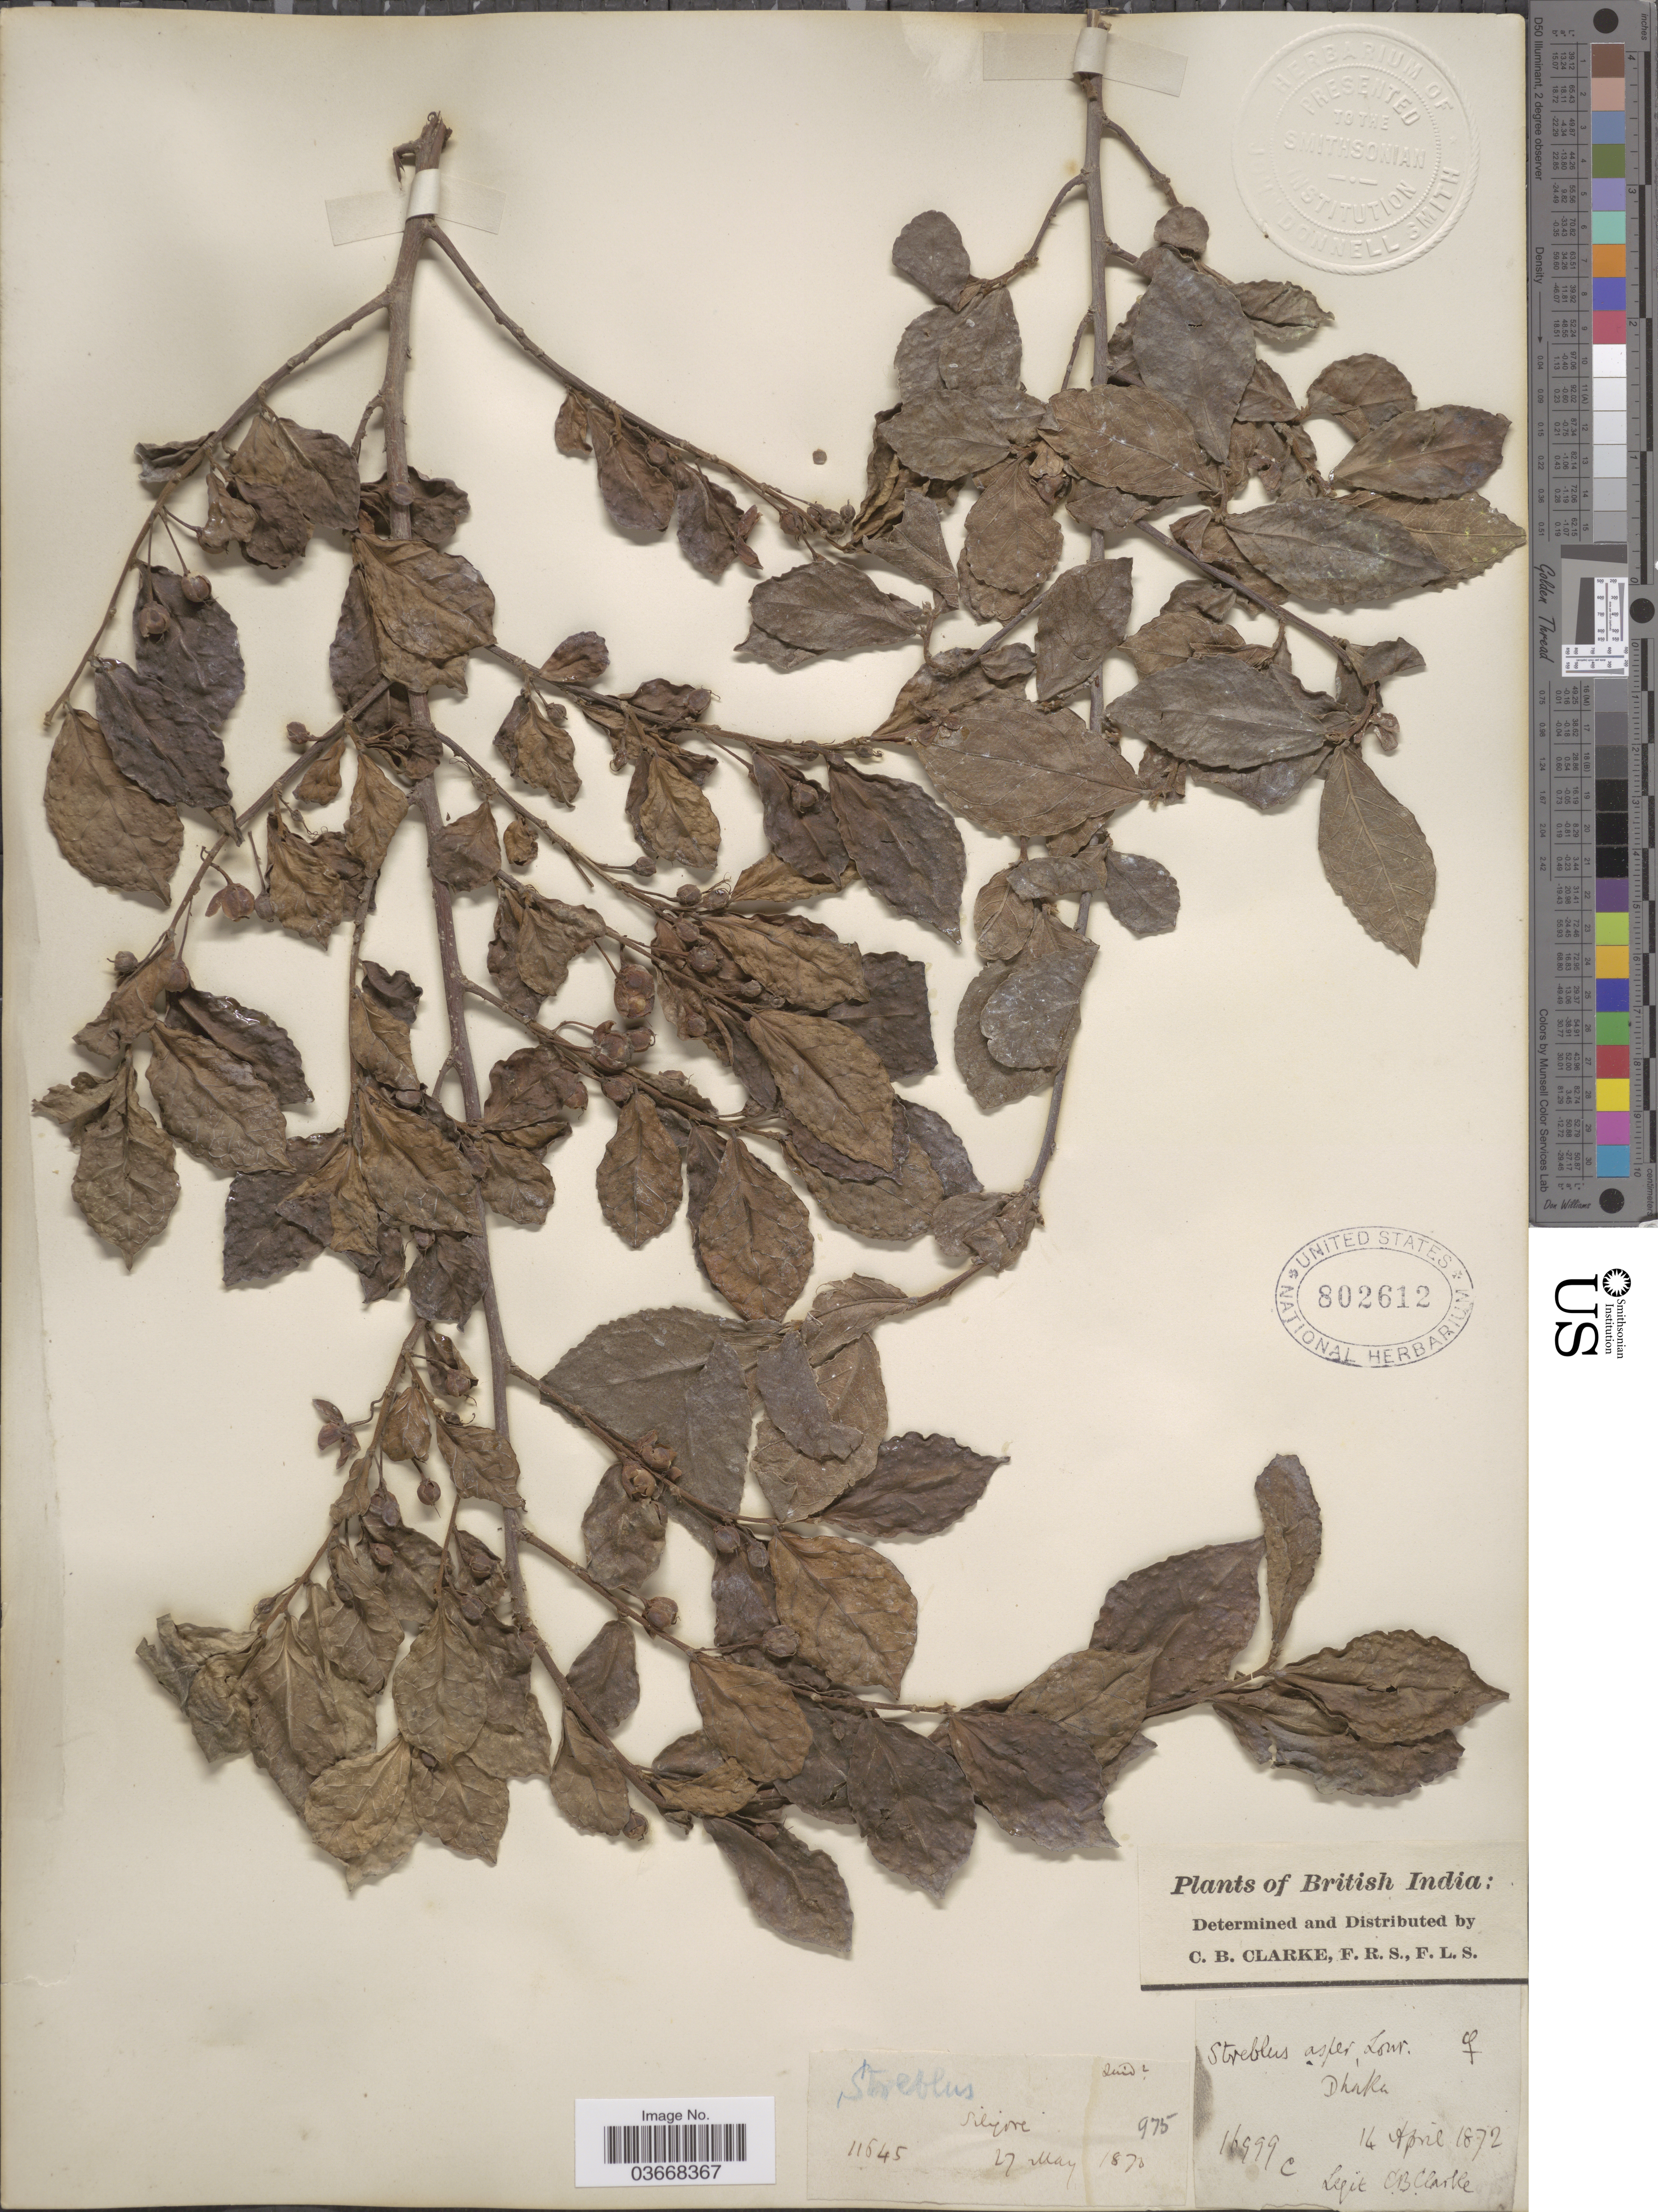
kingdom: Plantae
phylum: Tracheophyta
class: Magnoliopsida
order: Rosales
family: Moraceae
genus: Streblus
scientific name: Streblus asper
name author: Lour.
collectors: C. B. Clarke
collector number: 11645/16999C?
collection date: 1870-05-27/1872-04-14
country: Bangladesh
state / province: Dhaka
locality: British India. Silijore*.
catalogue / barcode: US 802612